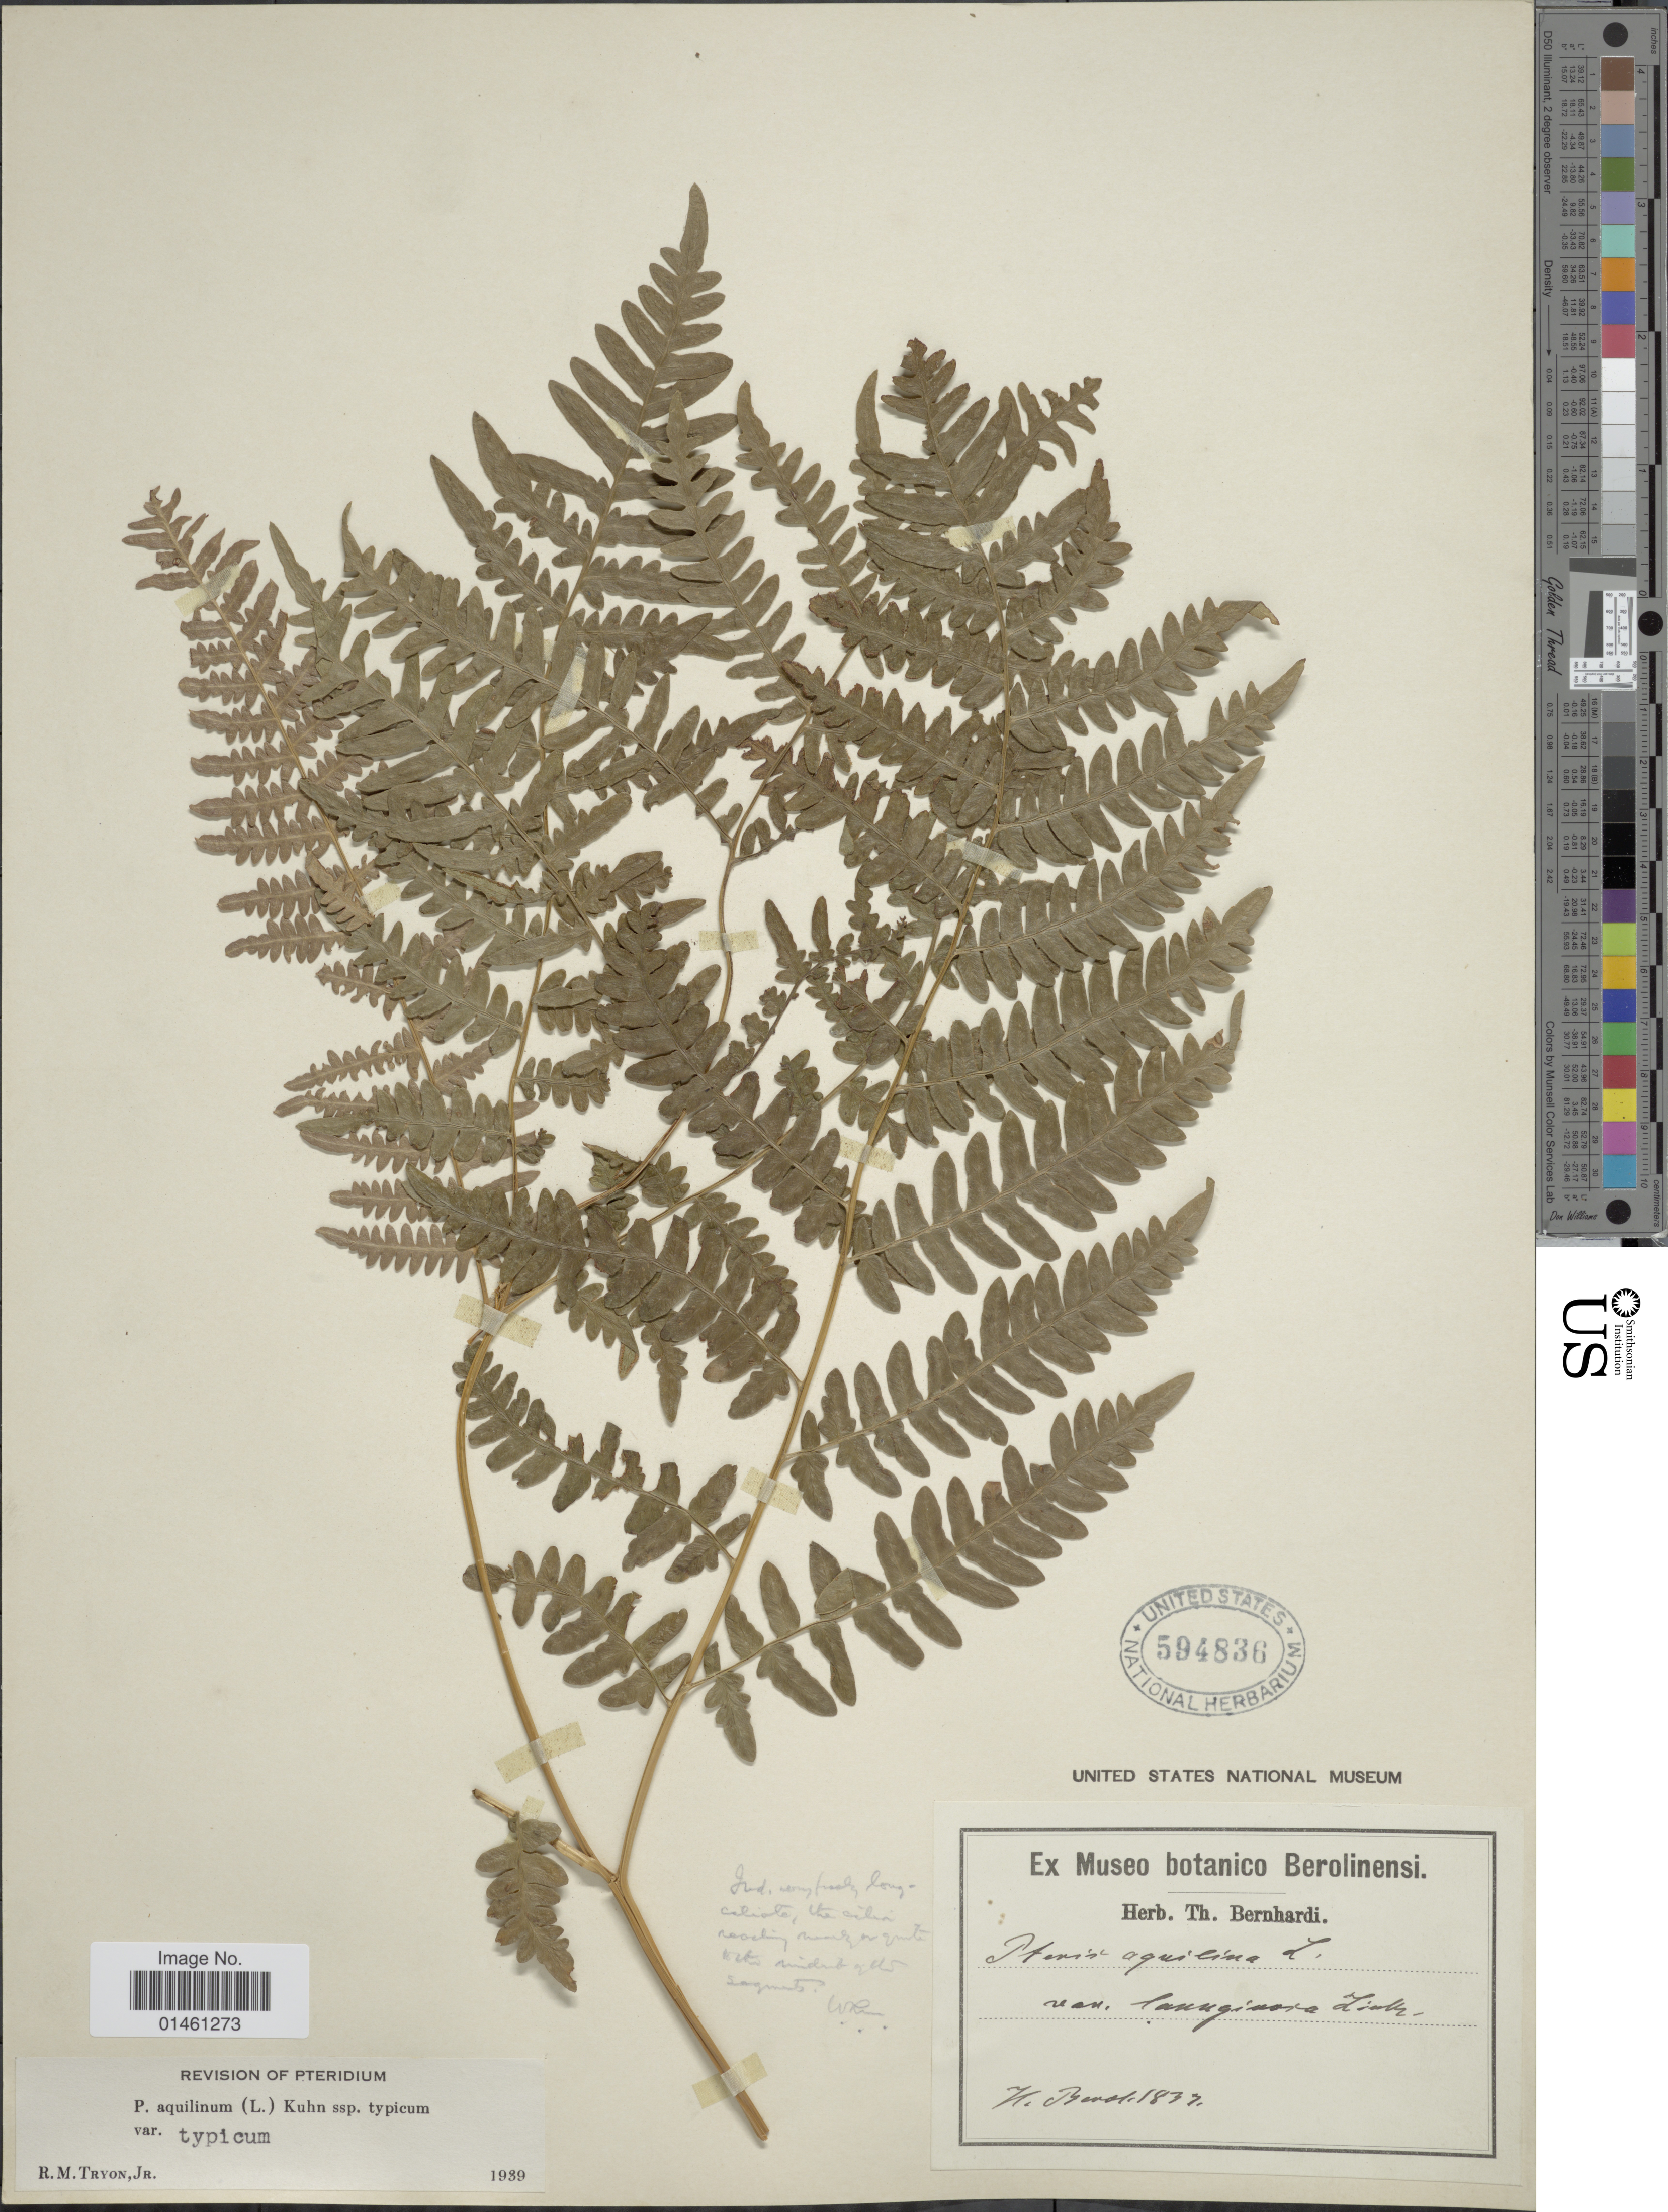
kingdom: Plantae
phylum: Tracheophyta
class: Polypodiopsida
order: Polypodiales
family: Dennstaedtiaceae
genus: Pteridium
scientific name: Pteridium aquilinum var. typicum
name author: R.M. Tryon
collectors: H. Berol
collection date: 1837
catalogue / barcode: US 594836